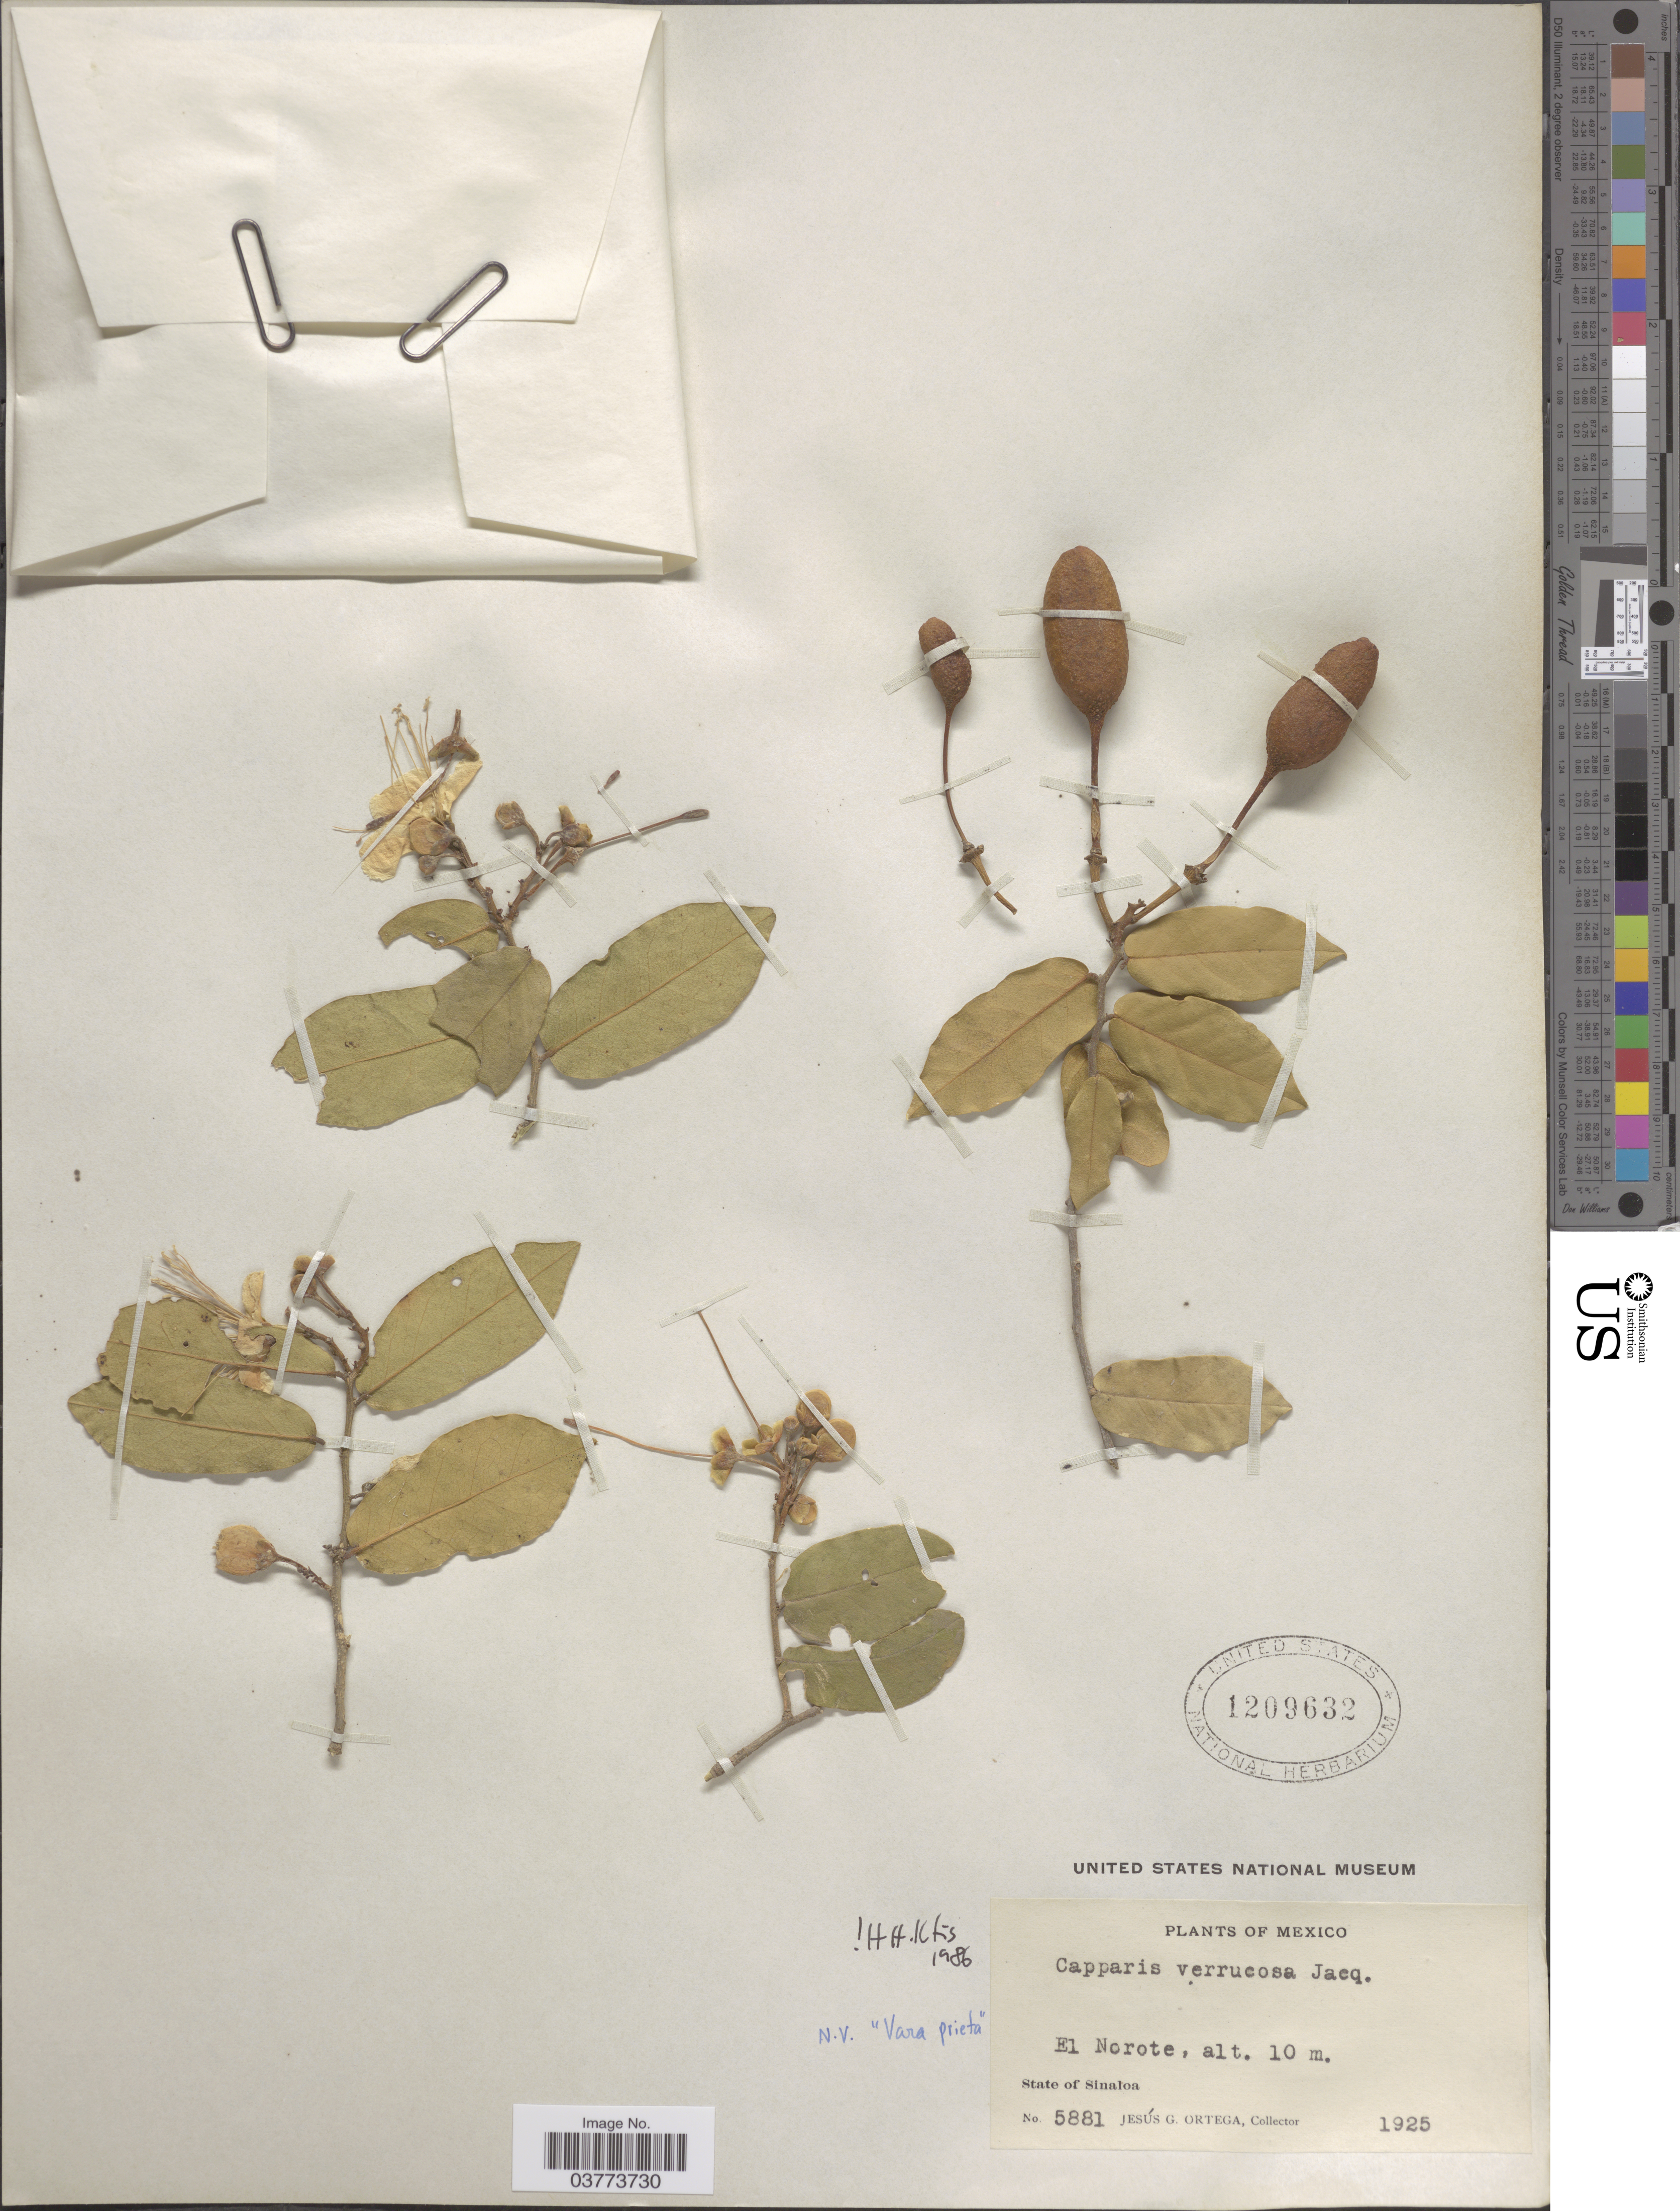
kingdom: Plantae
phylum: Tracheophyta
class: Magnoliopsida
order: Brassicales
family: Capparaceae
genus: Cynophalla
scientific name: Cynophalla verrucosa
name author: (Jacq.) J. Presl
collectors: J. Ortega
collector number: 5881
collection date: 1925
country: Mexico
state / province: Sinaloa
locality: El Norote.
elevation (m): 10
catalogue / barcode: US 1209632